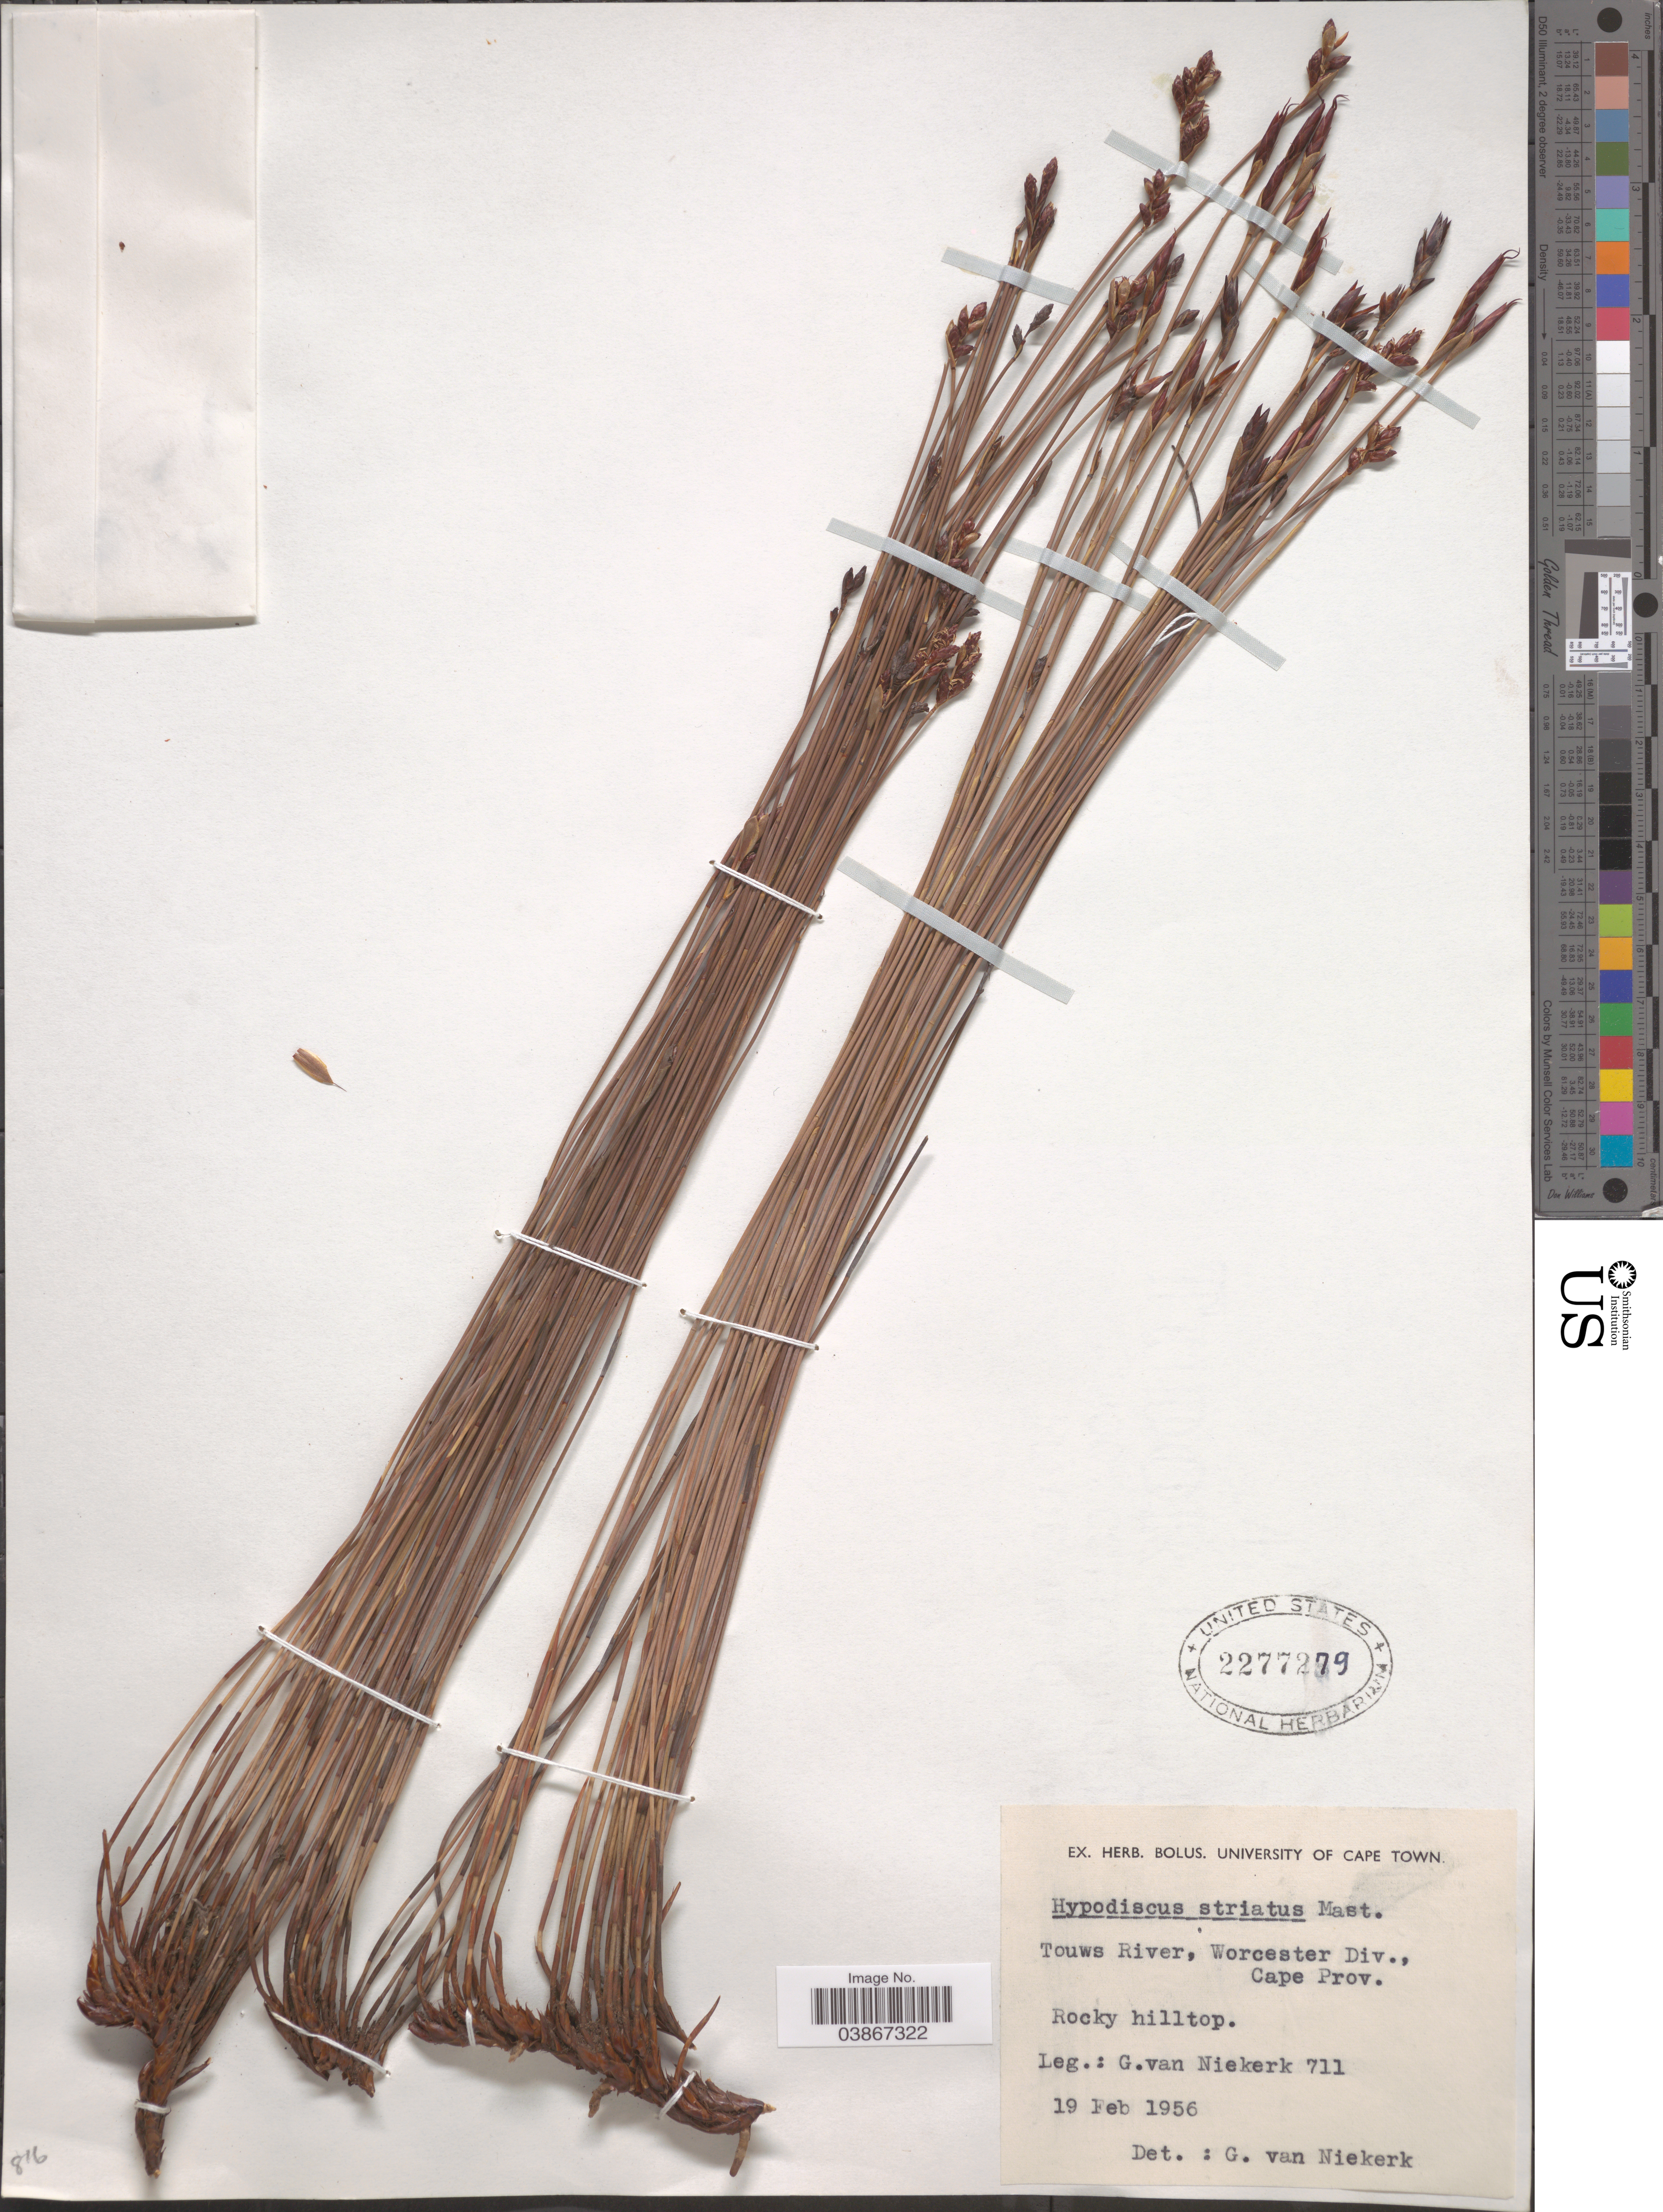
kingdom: Plantae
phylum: Tracheophyta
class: Liliopsida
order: Poales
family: Restionaceae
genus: Hypodiscus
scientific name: Hypodiscus striatus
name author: Mast.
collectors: G. Van Niekerk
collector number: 711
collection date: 1956-02-19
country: South Africa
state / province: Western Cape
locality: Touws River, Worcester Div.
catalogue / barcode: US 2277279